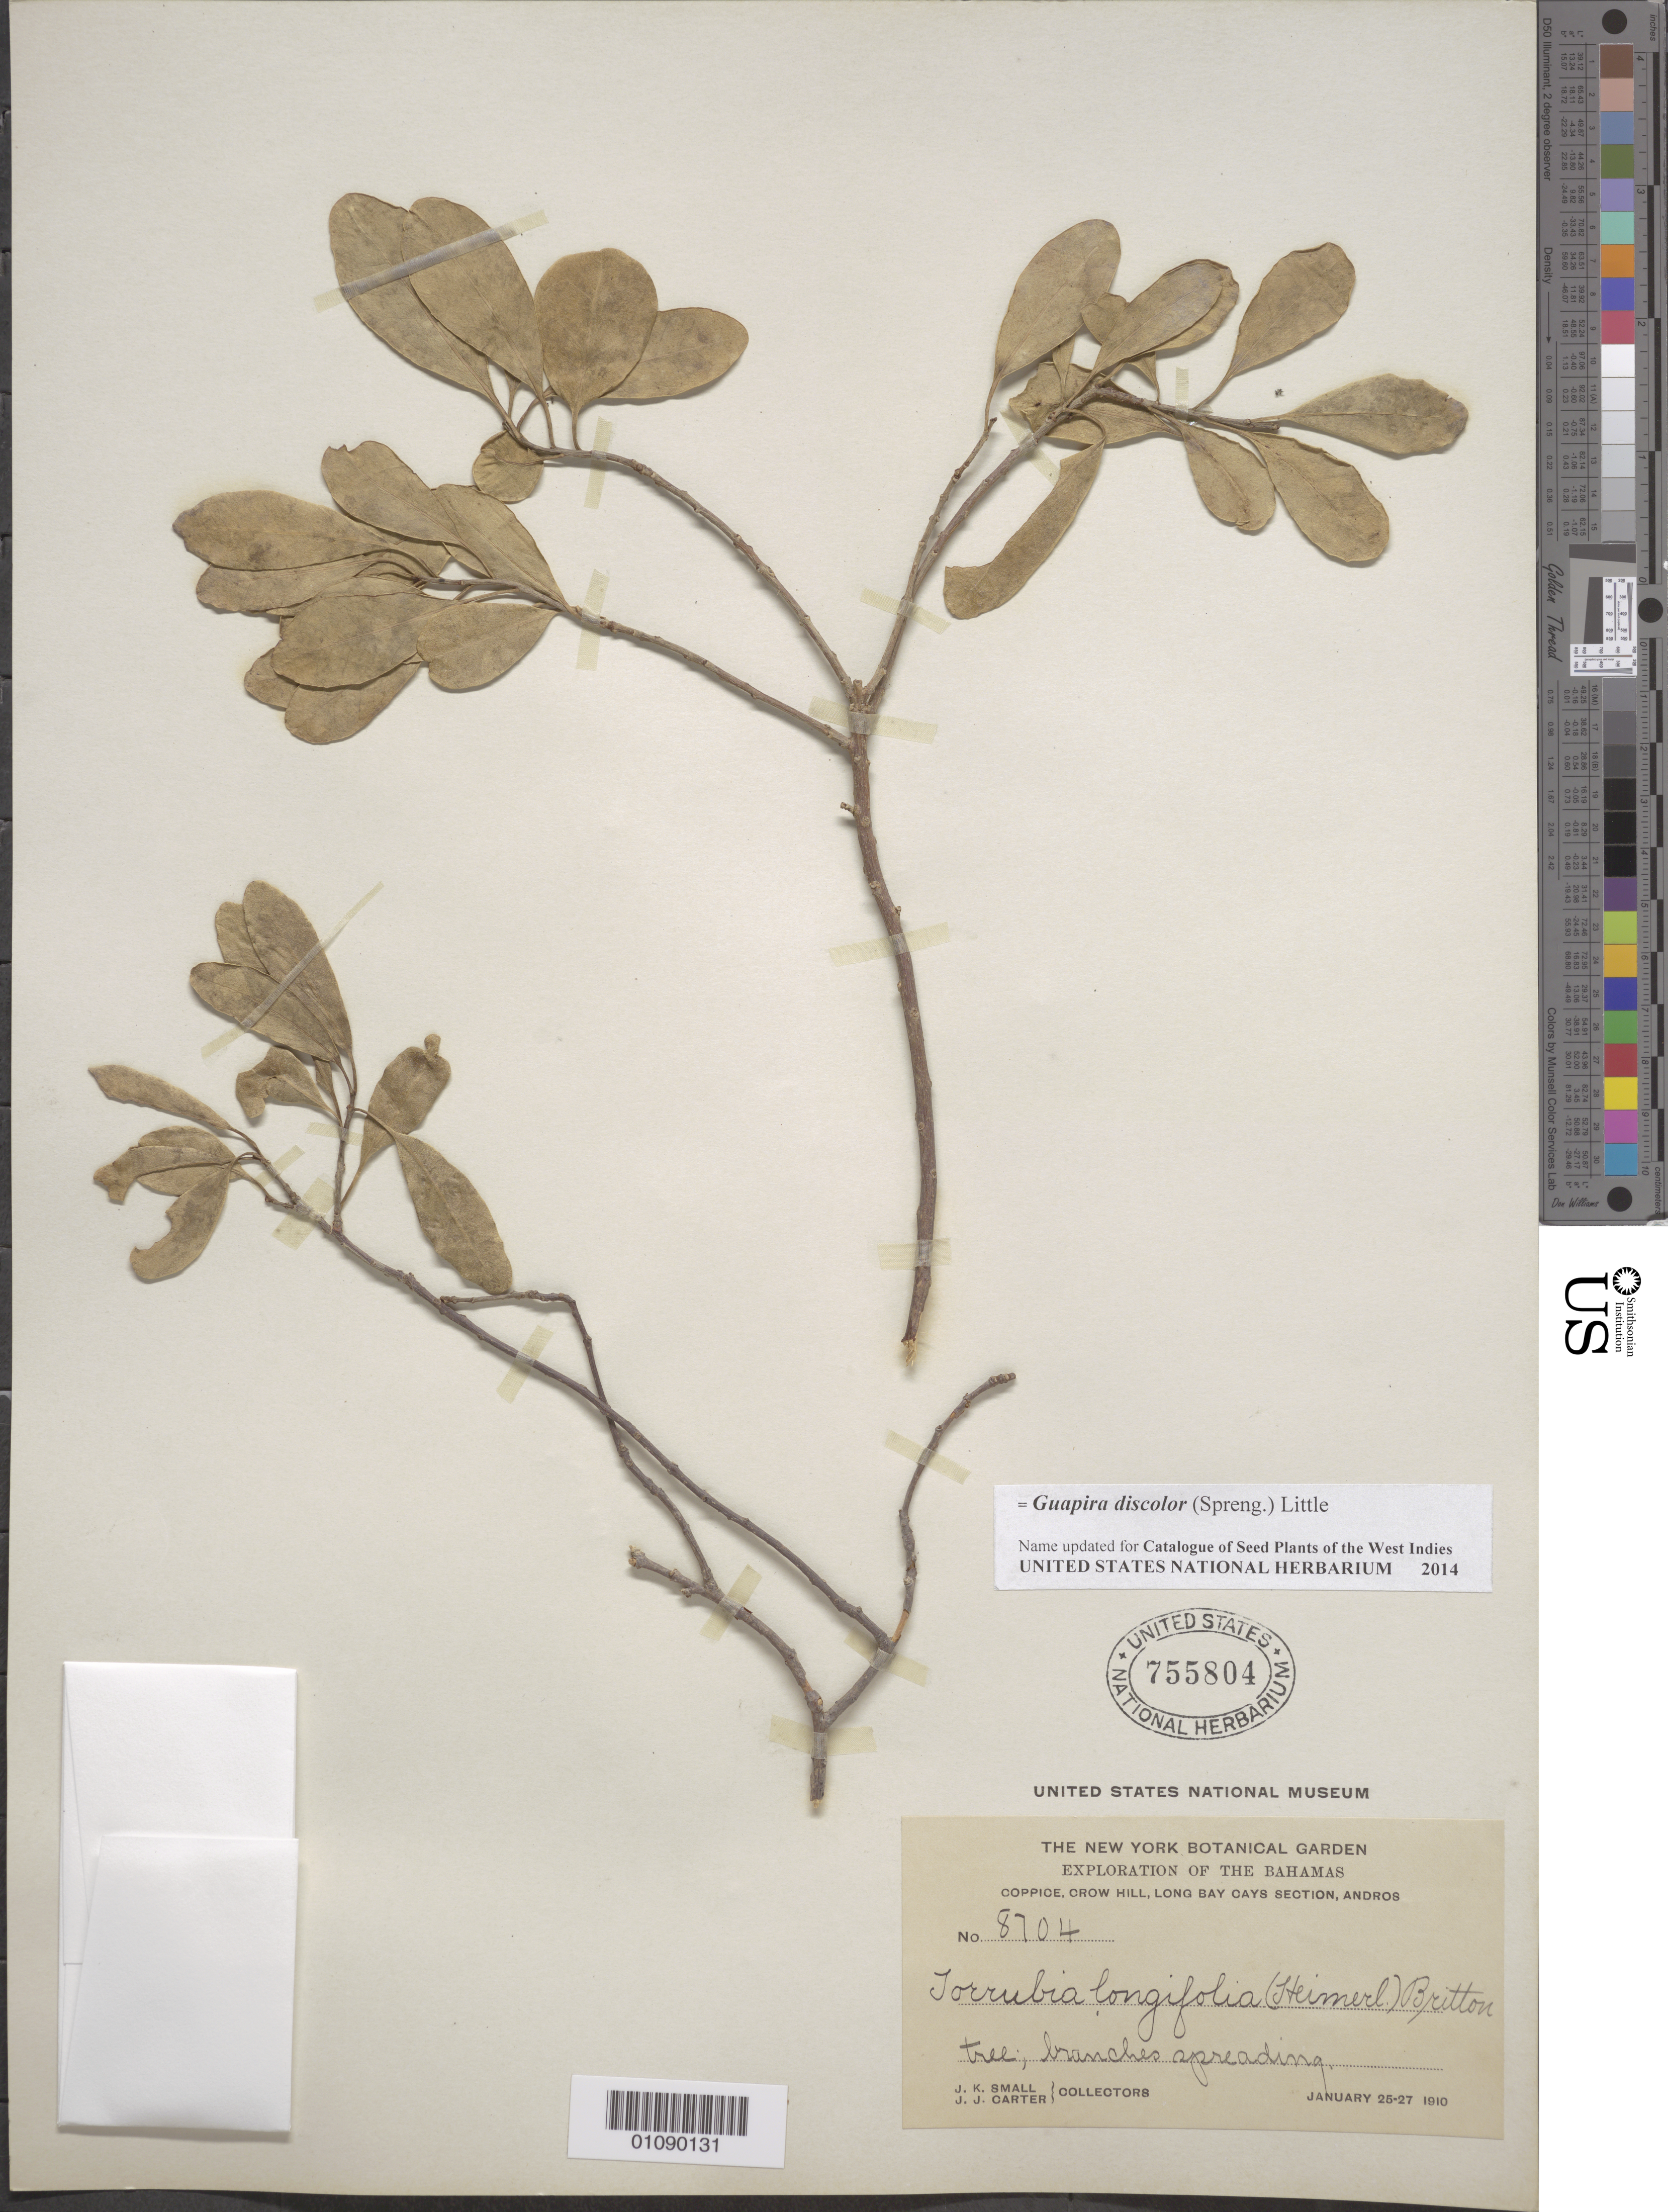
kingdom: Plantae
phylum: Tracheophyta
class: Magnoliopsida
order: Caryophyllales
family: Nyctaginaceae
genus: Guapira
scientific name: Guapira discolor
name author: (Spreng.) Little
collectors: J. K. Small & J. J. Carter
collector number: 8704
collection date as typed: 25 Jan 1910 to 17 Jan 1910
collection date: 1910-01-17/1910-01-25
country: Bahamas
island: Andros I.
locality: Long Bay Cays section, Crow Hill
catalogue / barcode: US 755804